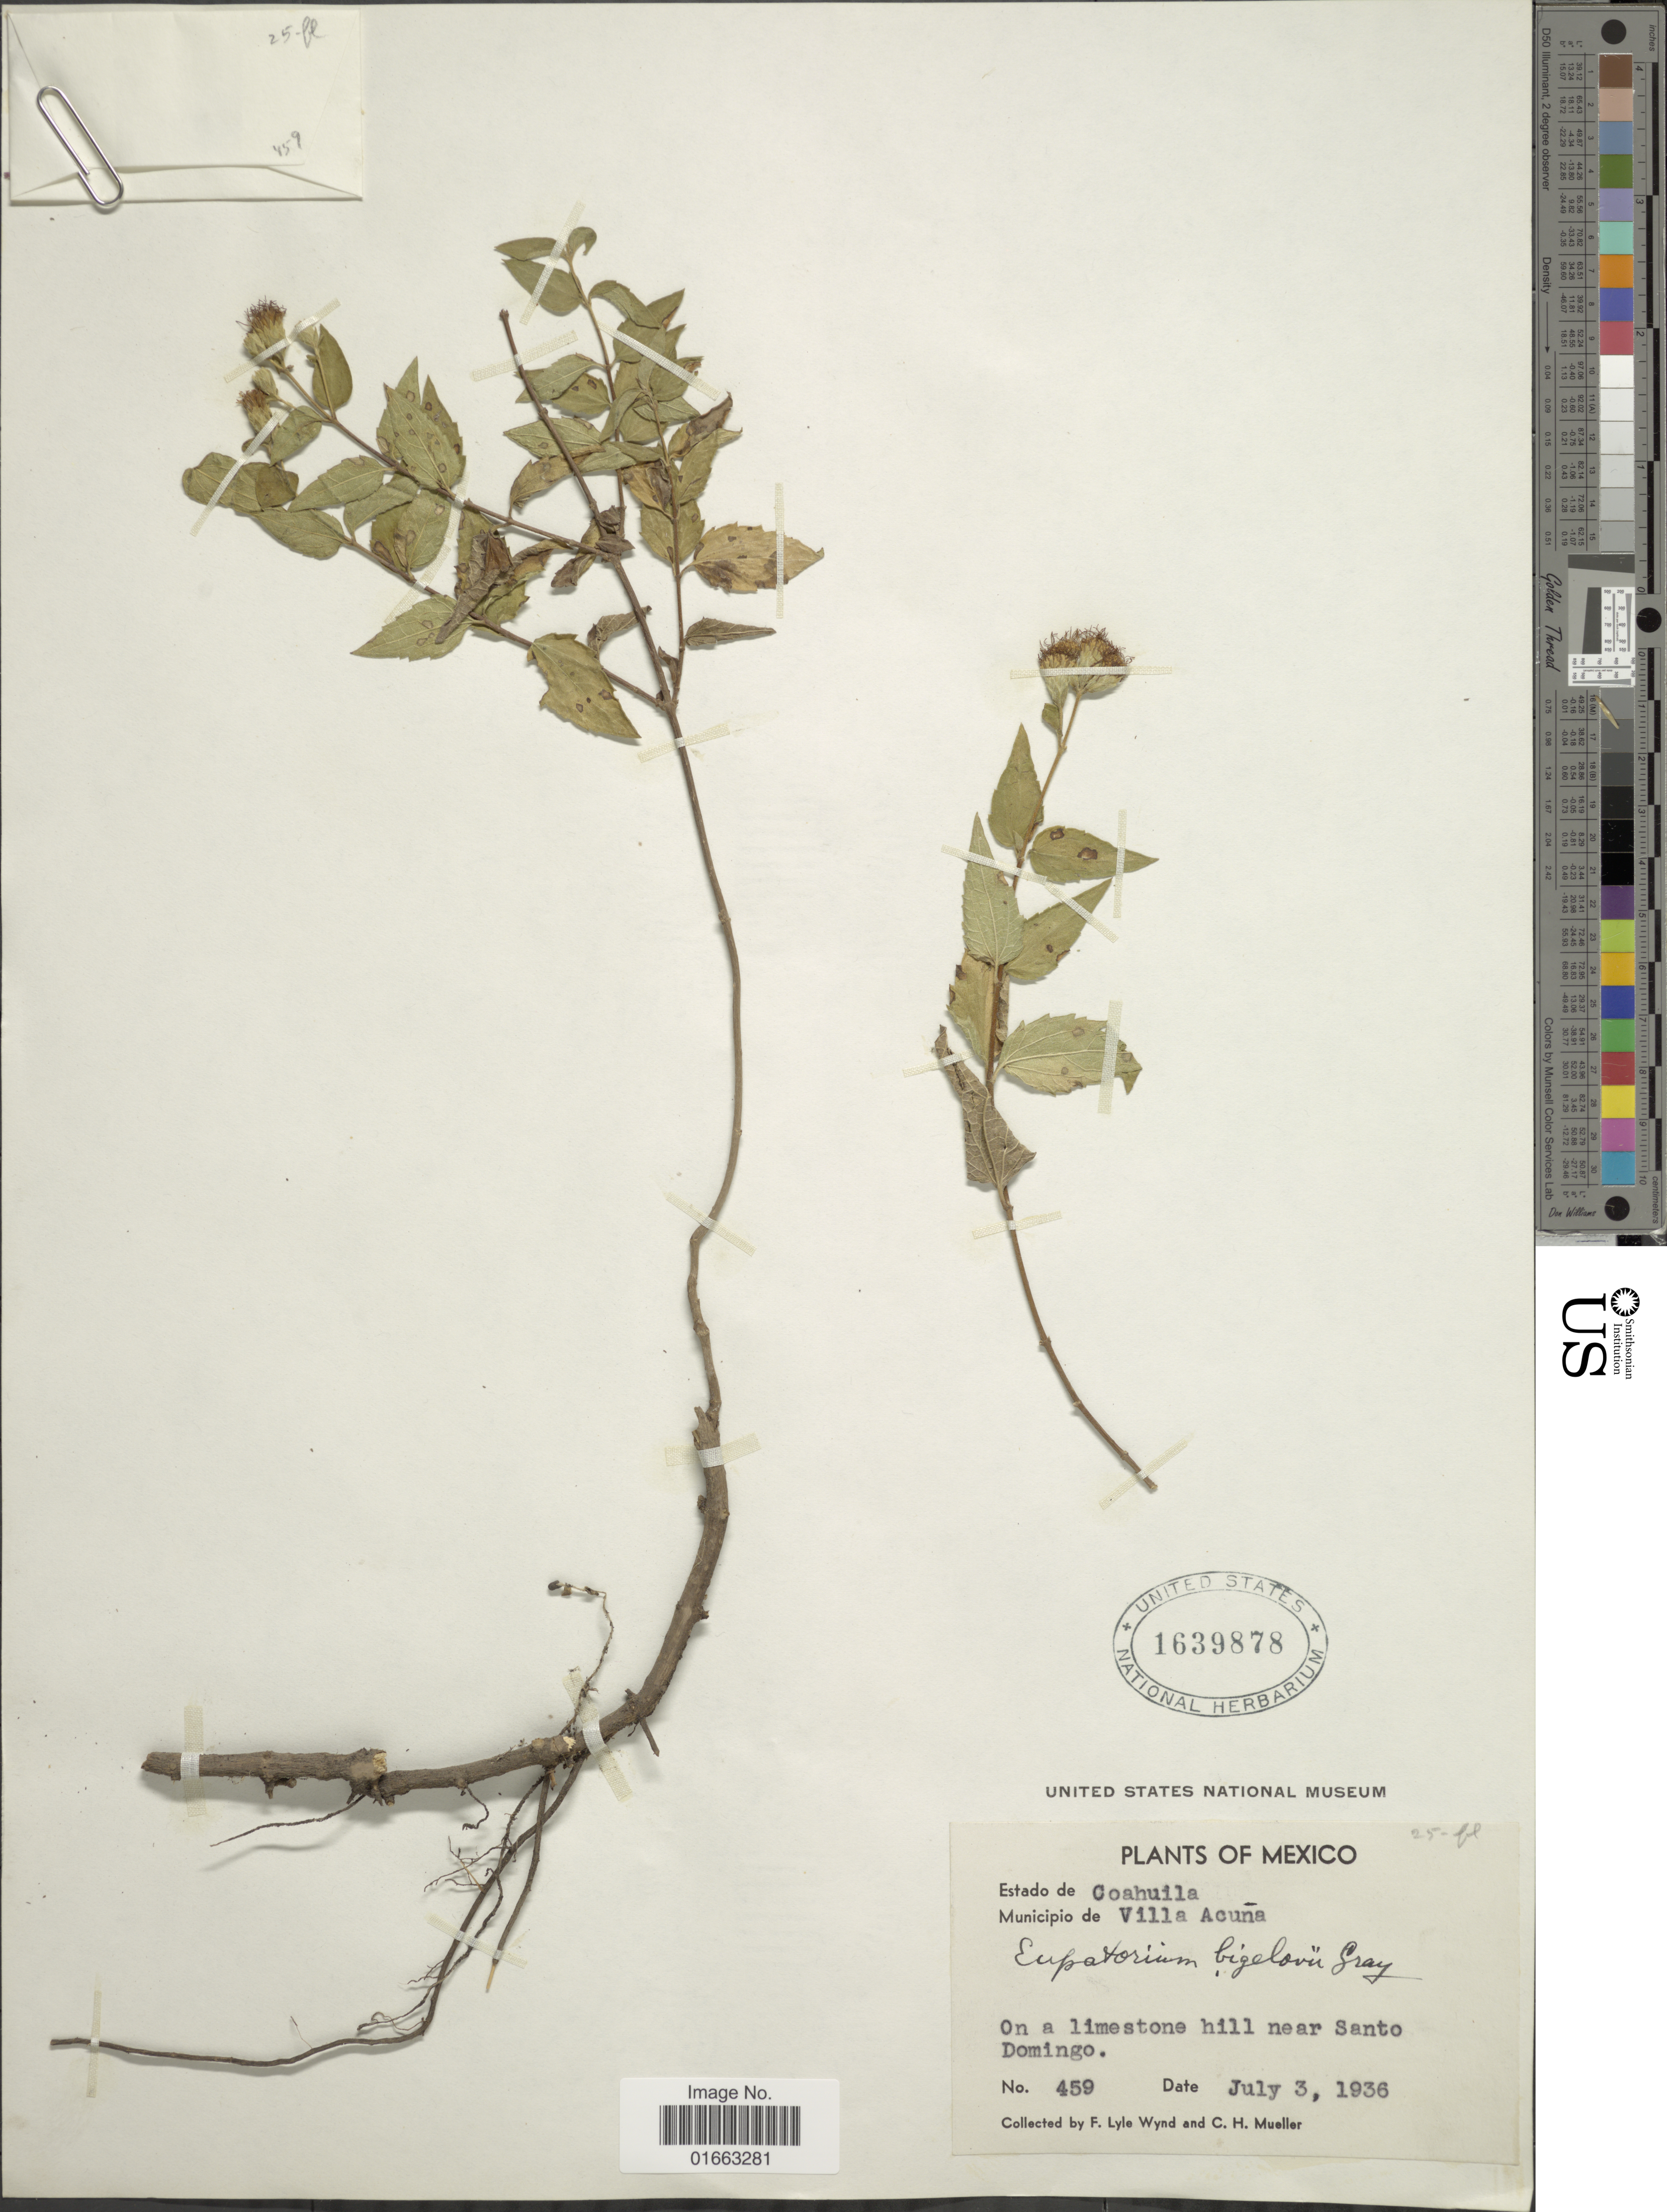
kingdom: Plantae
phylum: Tracheophyta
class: Magnoliopsida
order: Asterales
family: Asteraceae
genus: Viereckia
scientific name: Viereckia tamaulipasensis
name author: R.M. King & H. Rob.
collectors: F. L. Wynd & C. H. Mueller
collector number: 459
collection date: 1936-07-03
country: Mexico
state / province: Coahuila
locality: Municipio de Villa Acuna, on a limestone hill near Santo Domingo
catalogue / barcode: US 1639878